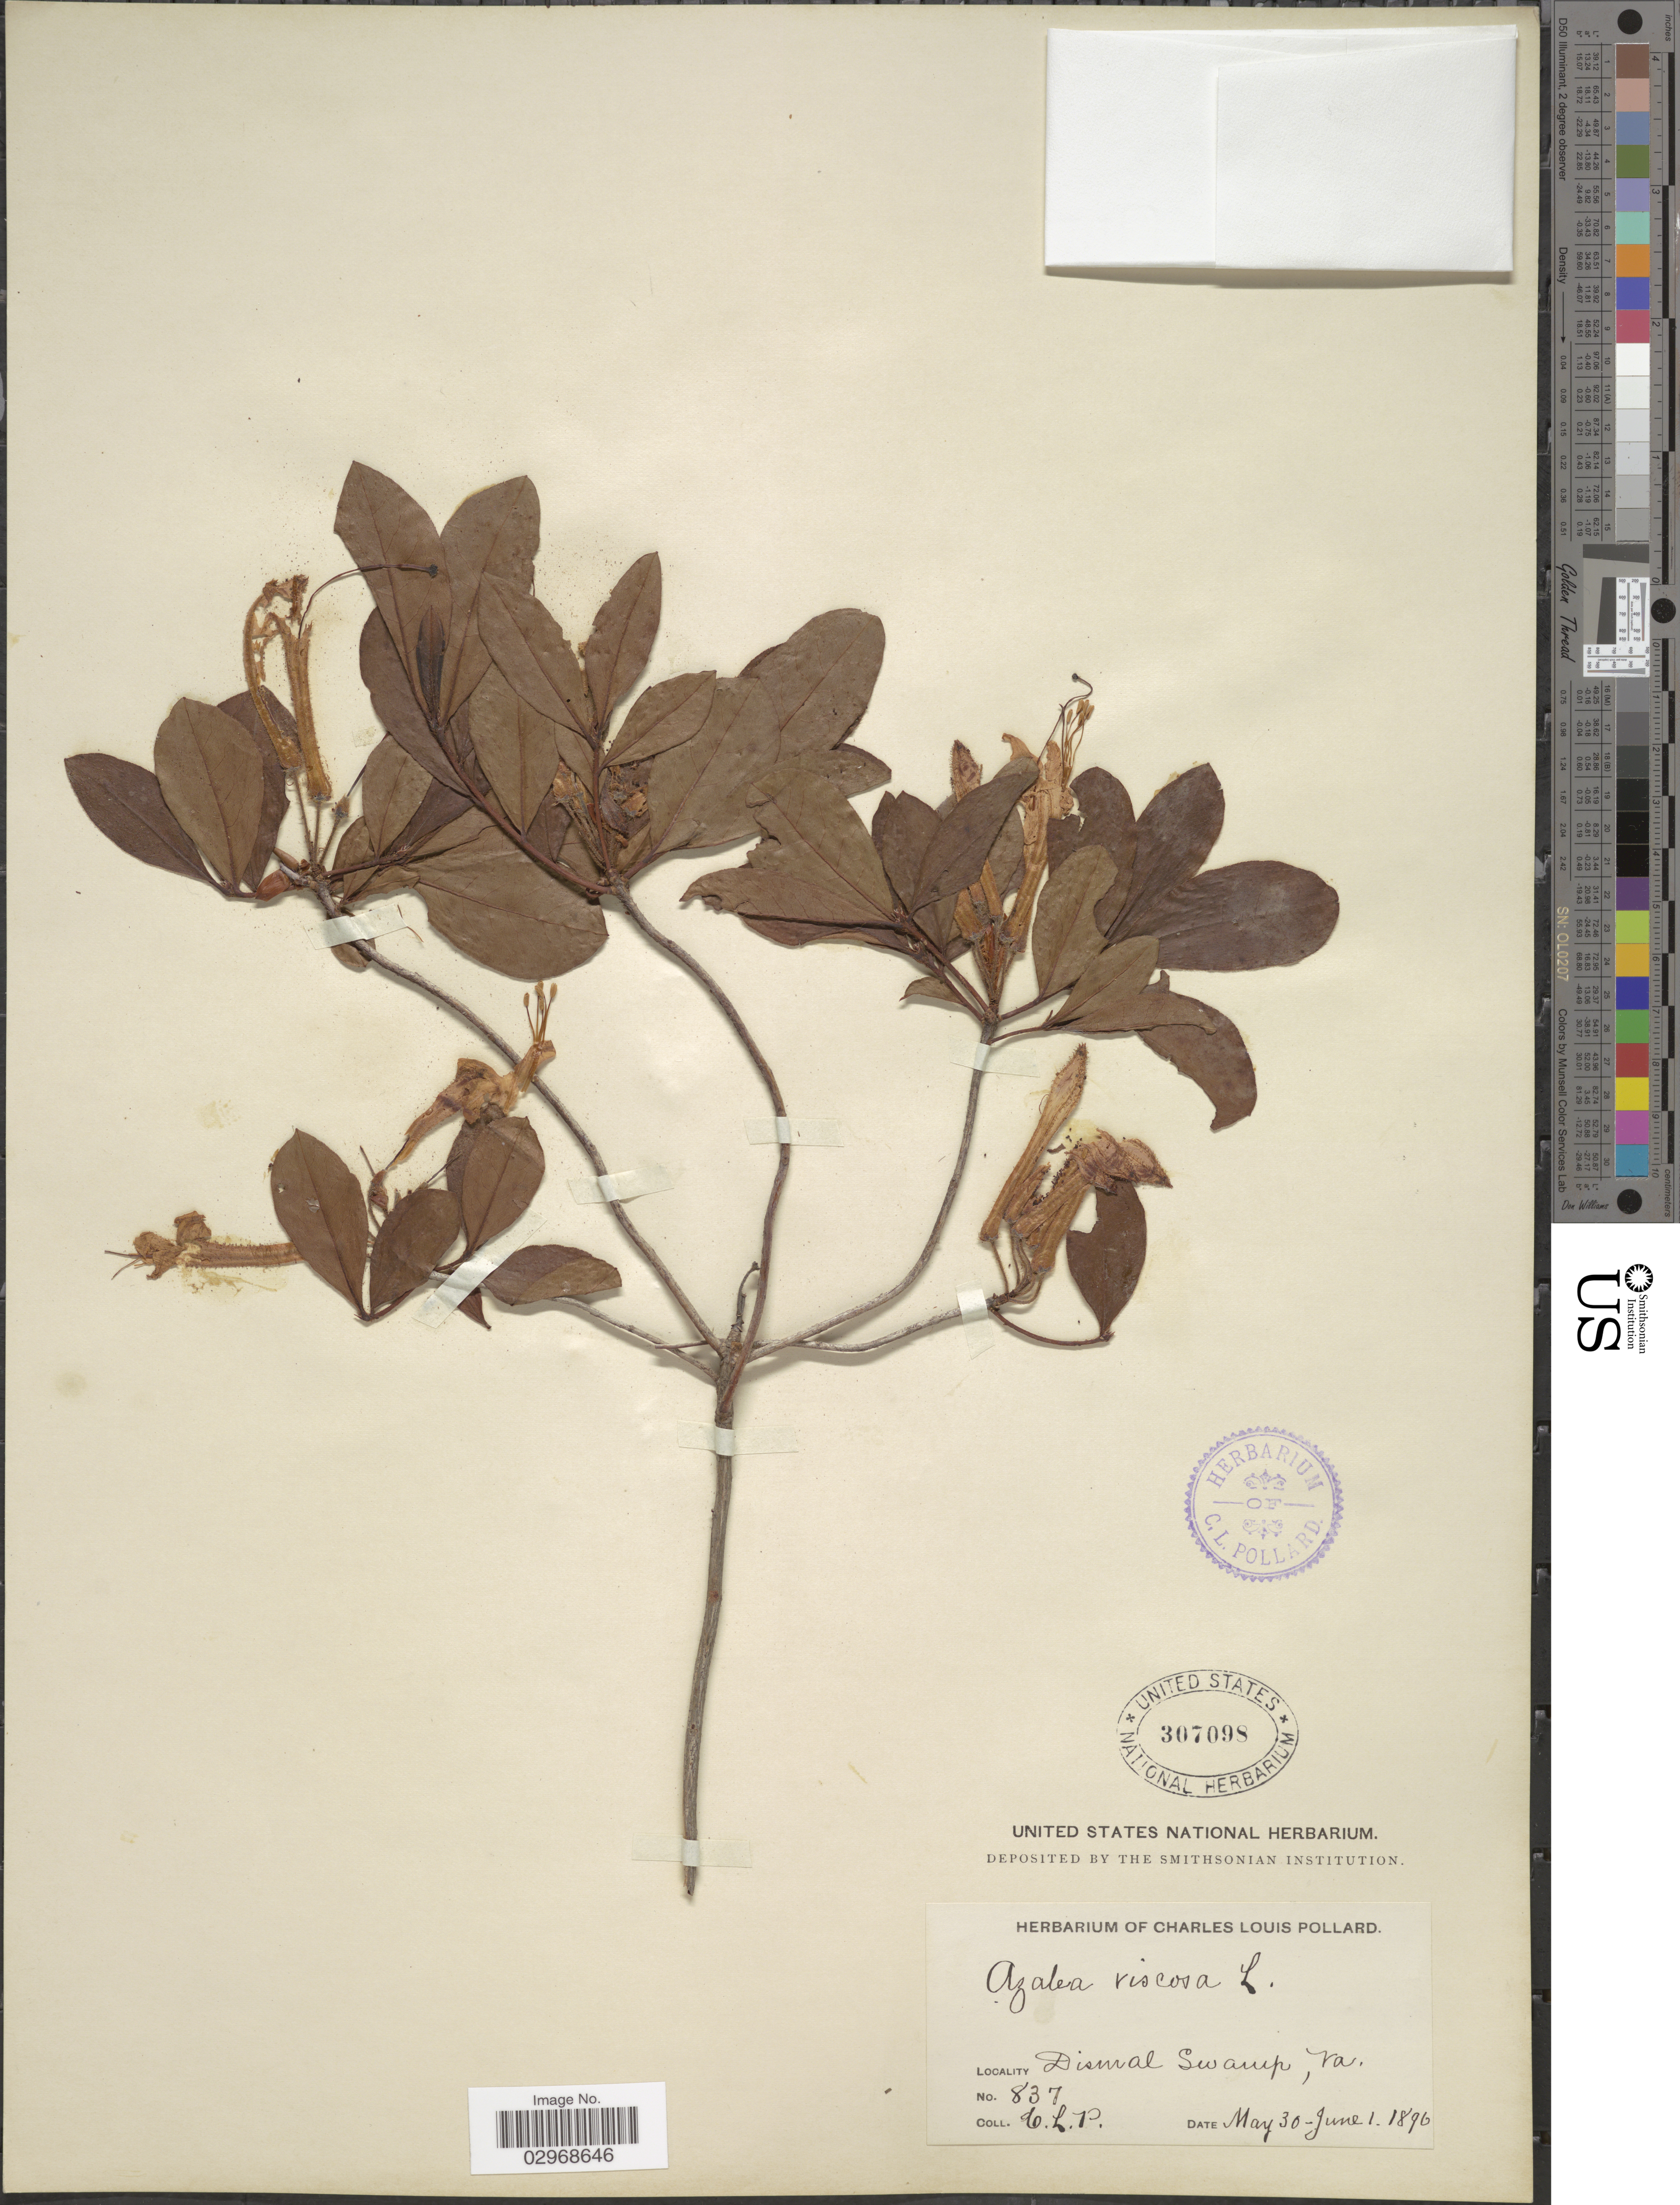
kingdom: Plantae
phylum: Tracheophyta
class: Magnoliopsida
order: Ericales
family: Ericaceae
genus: Rhododendron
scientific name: Rhododendron viscosum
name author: (L.) Torr.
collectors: C. L. Pollard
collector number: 837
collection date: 1896-05-30/1896-06-01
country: United States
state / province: Virginia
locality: Dismal Swamp.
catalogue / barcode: US 307098